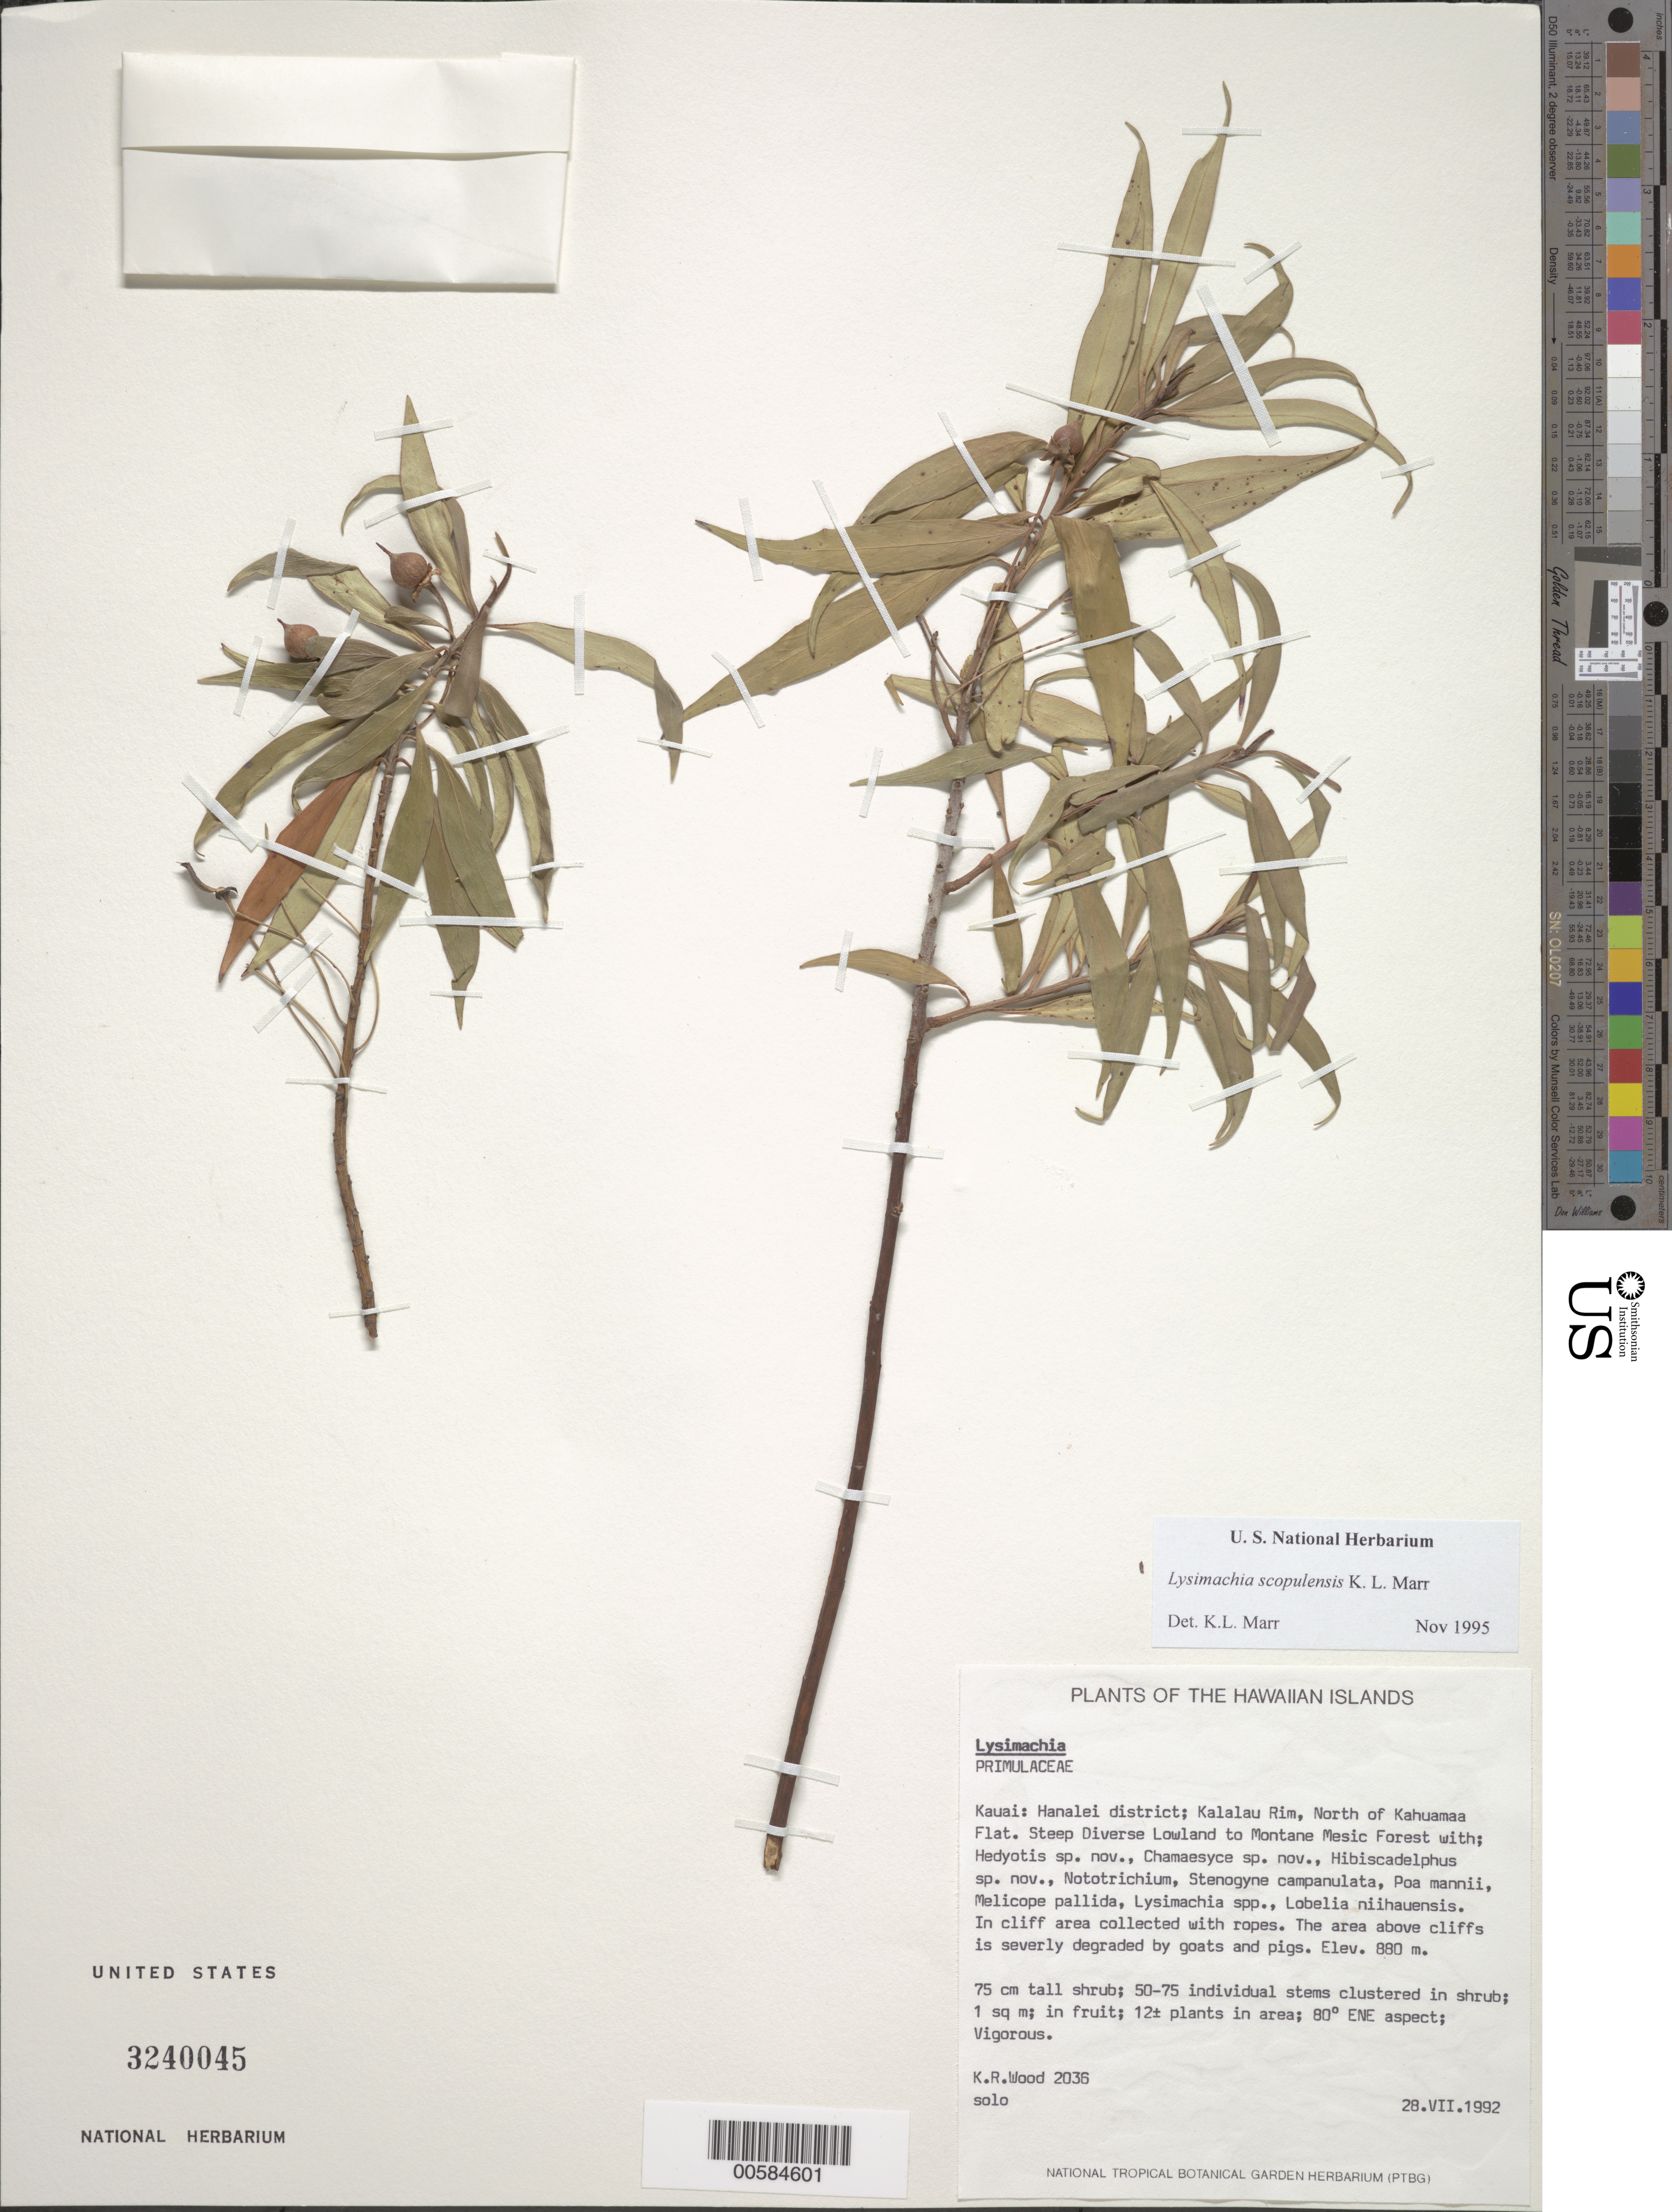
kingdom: Plantae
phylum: Tracheophyta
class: Magnoliopsida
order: Ericales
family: Primulaceae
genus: Lysimachia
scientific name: Lysimachia scopulensis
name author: K. Marr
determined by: Marr, K. L., (UBC), University of British Columbia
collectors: K. R. Wood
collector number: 2036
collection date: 1992-07-28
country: United States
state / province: Hawaii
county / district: Kauai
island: Kaua'i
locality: Hanalei District, Kalalau Rim, north of Kahuamaa Flat.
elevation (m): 880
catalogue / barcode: US 3240045